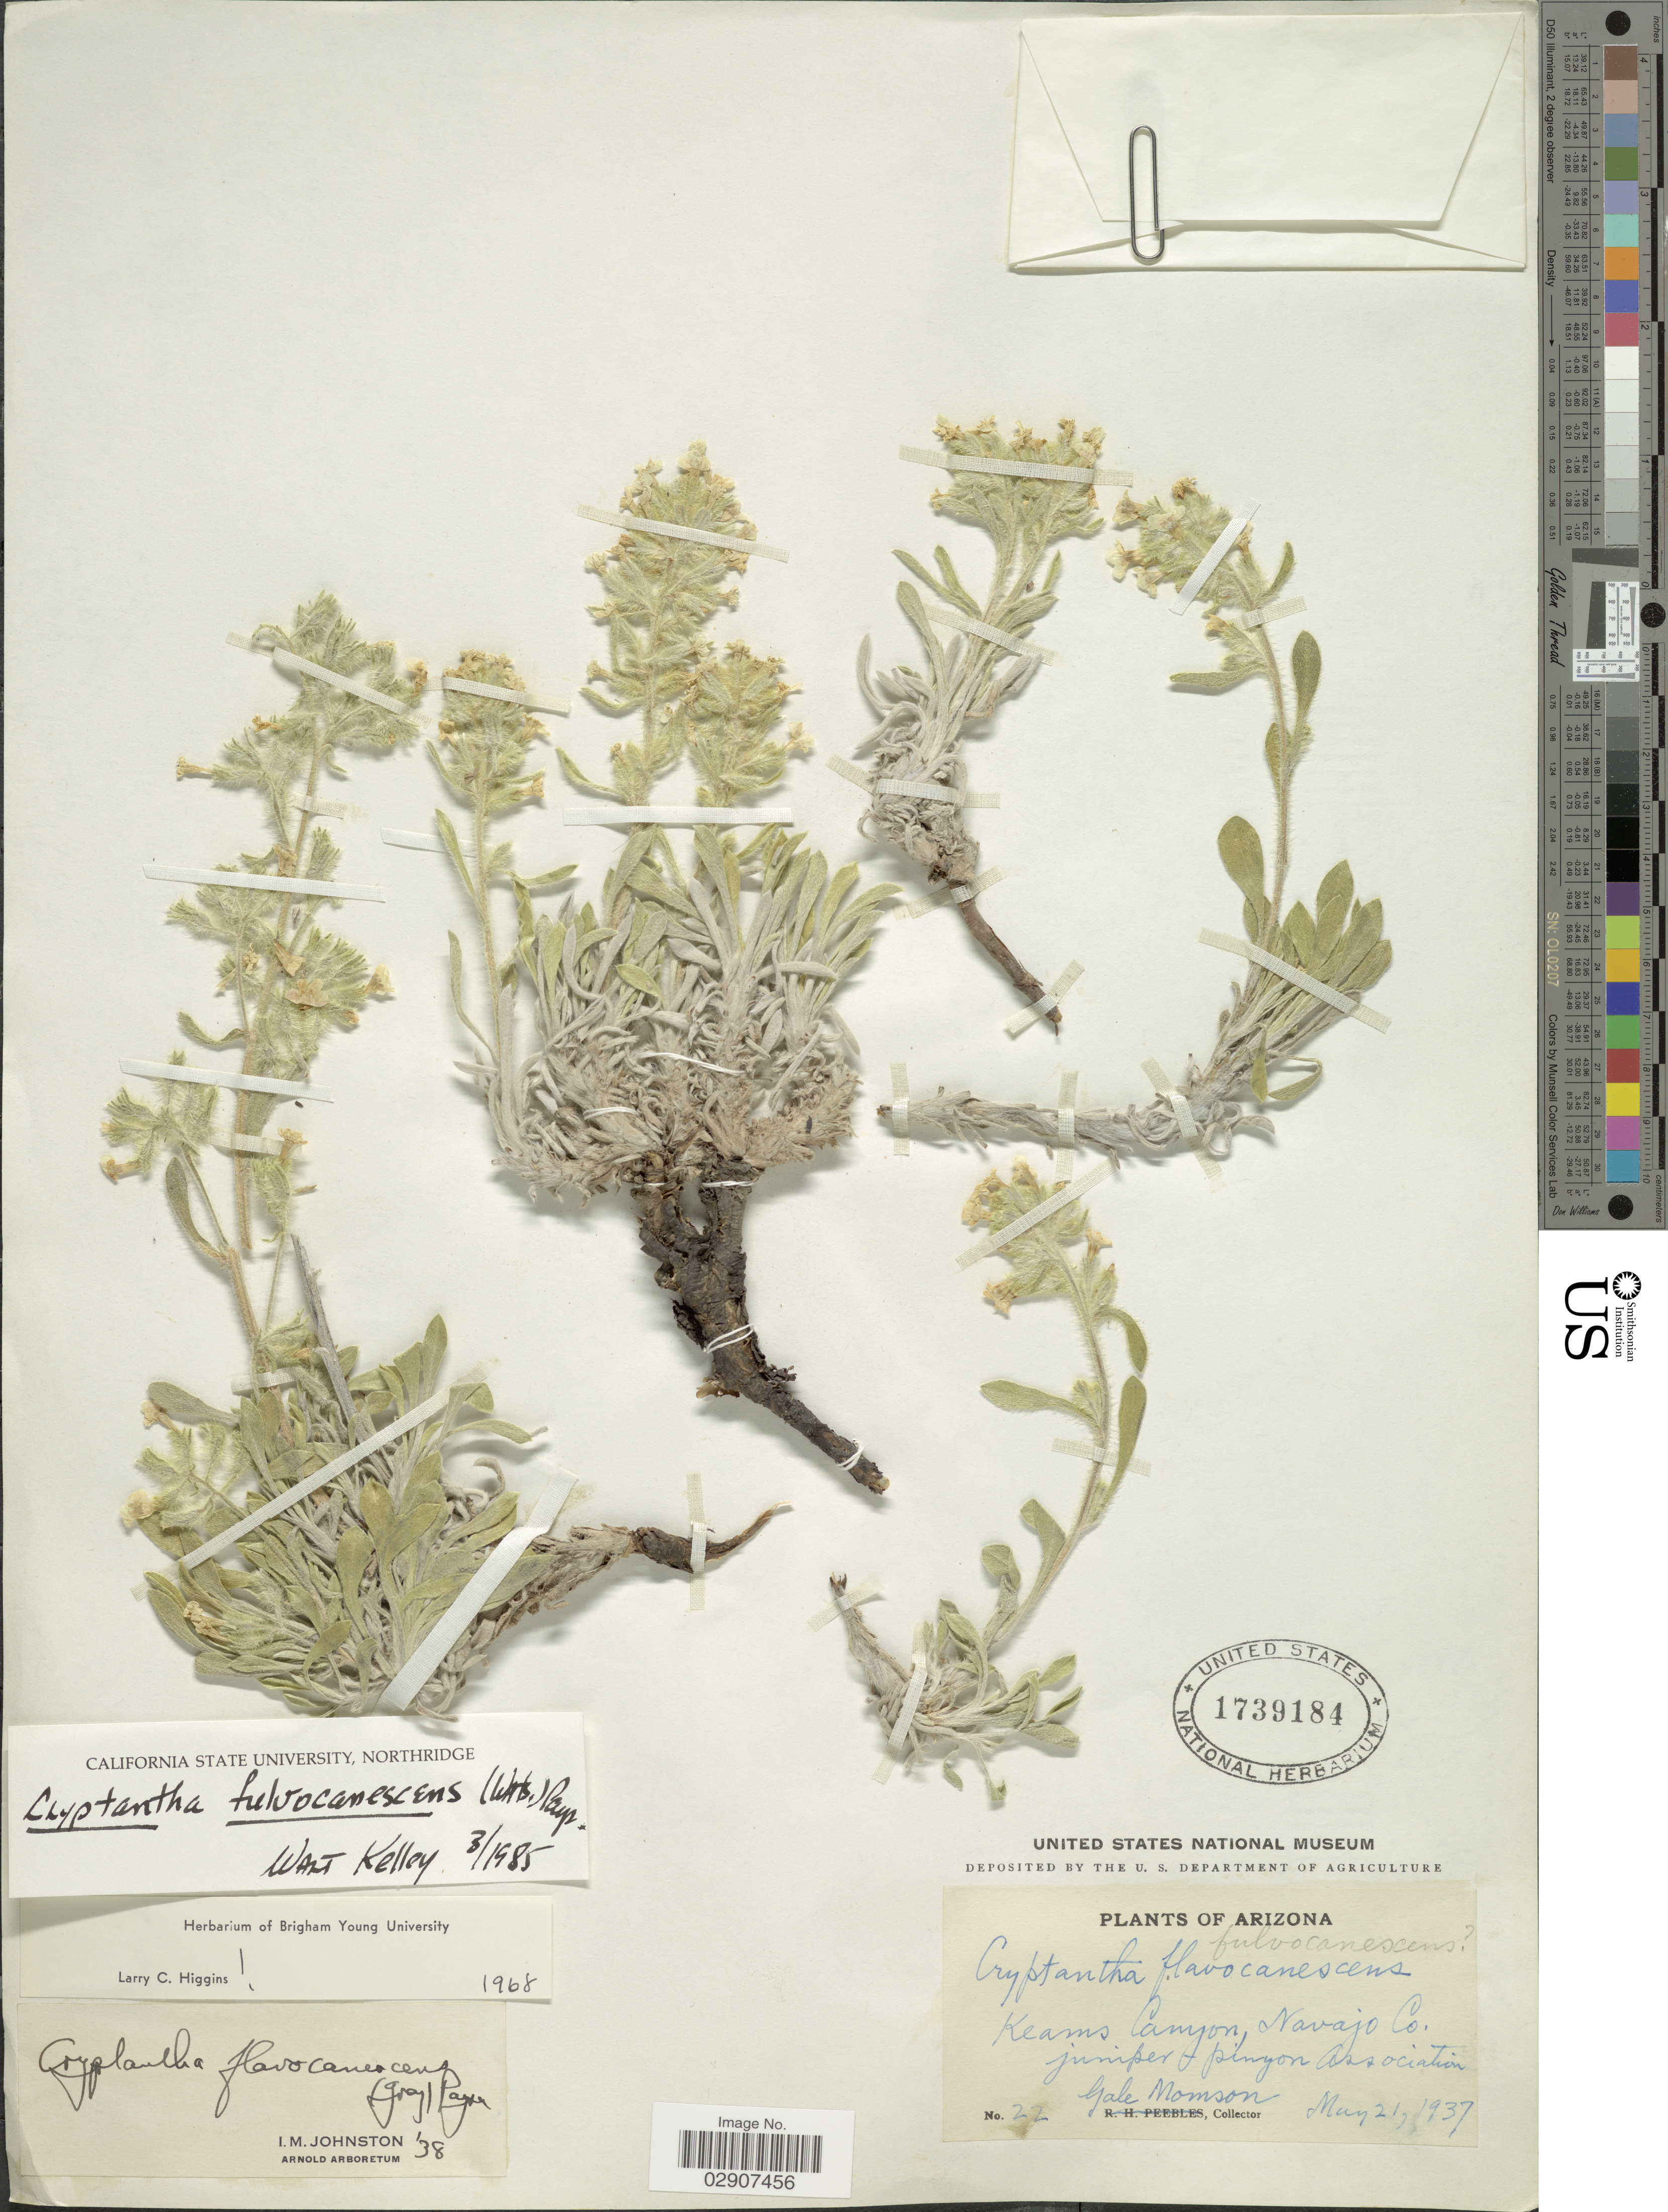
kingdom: Plantae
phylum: Tracheophyta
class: Magnoliopsida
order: Boraginales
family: Boraginaceae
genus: Cryptantha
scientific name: Cryptantha fulvocanescens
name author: (S. Watson) Payson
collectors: G. Monson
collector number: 22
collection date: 1937-05-21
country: United States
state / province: Arizona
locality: Keams Canyon, Navajo Co., juniper - pinyon Association.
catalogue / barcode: US 1739184